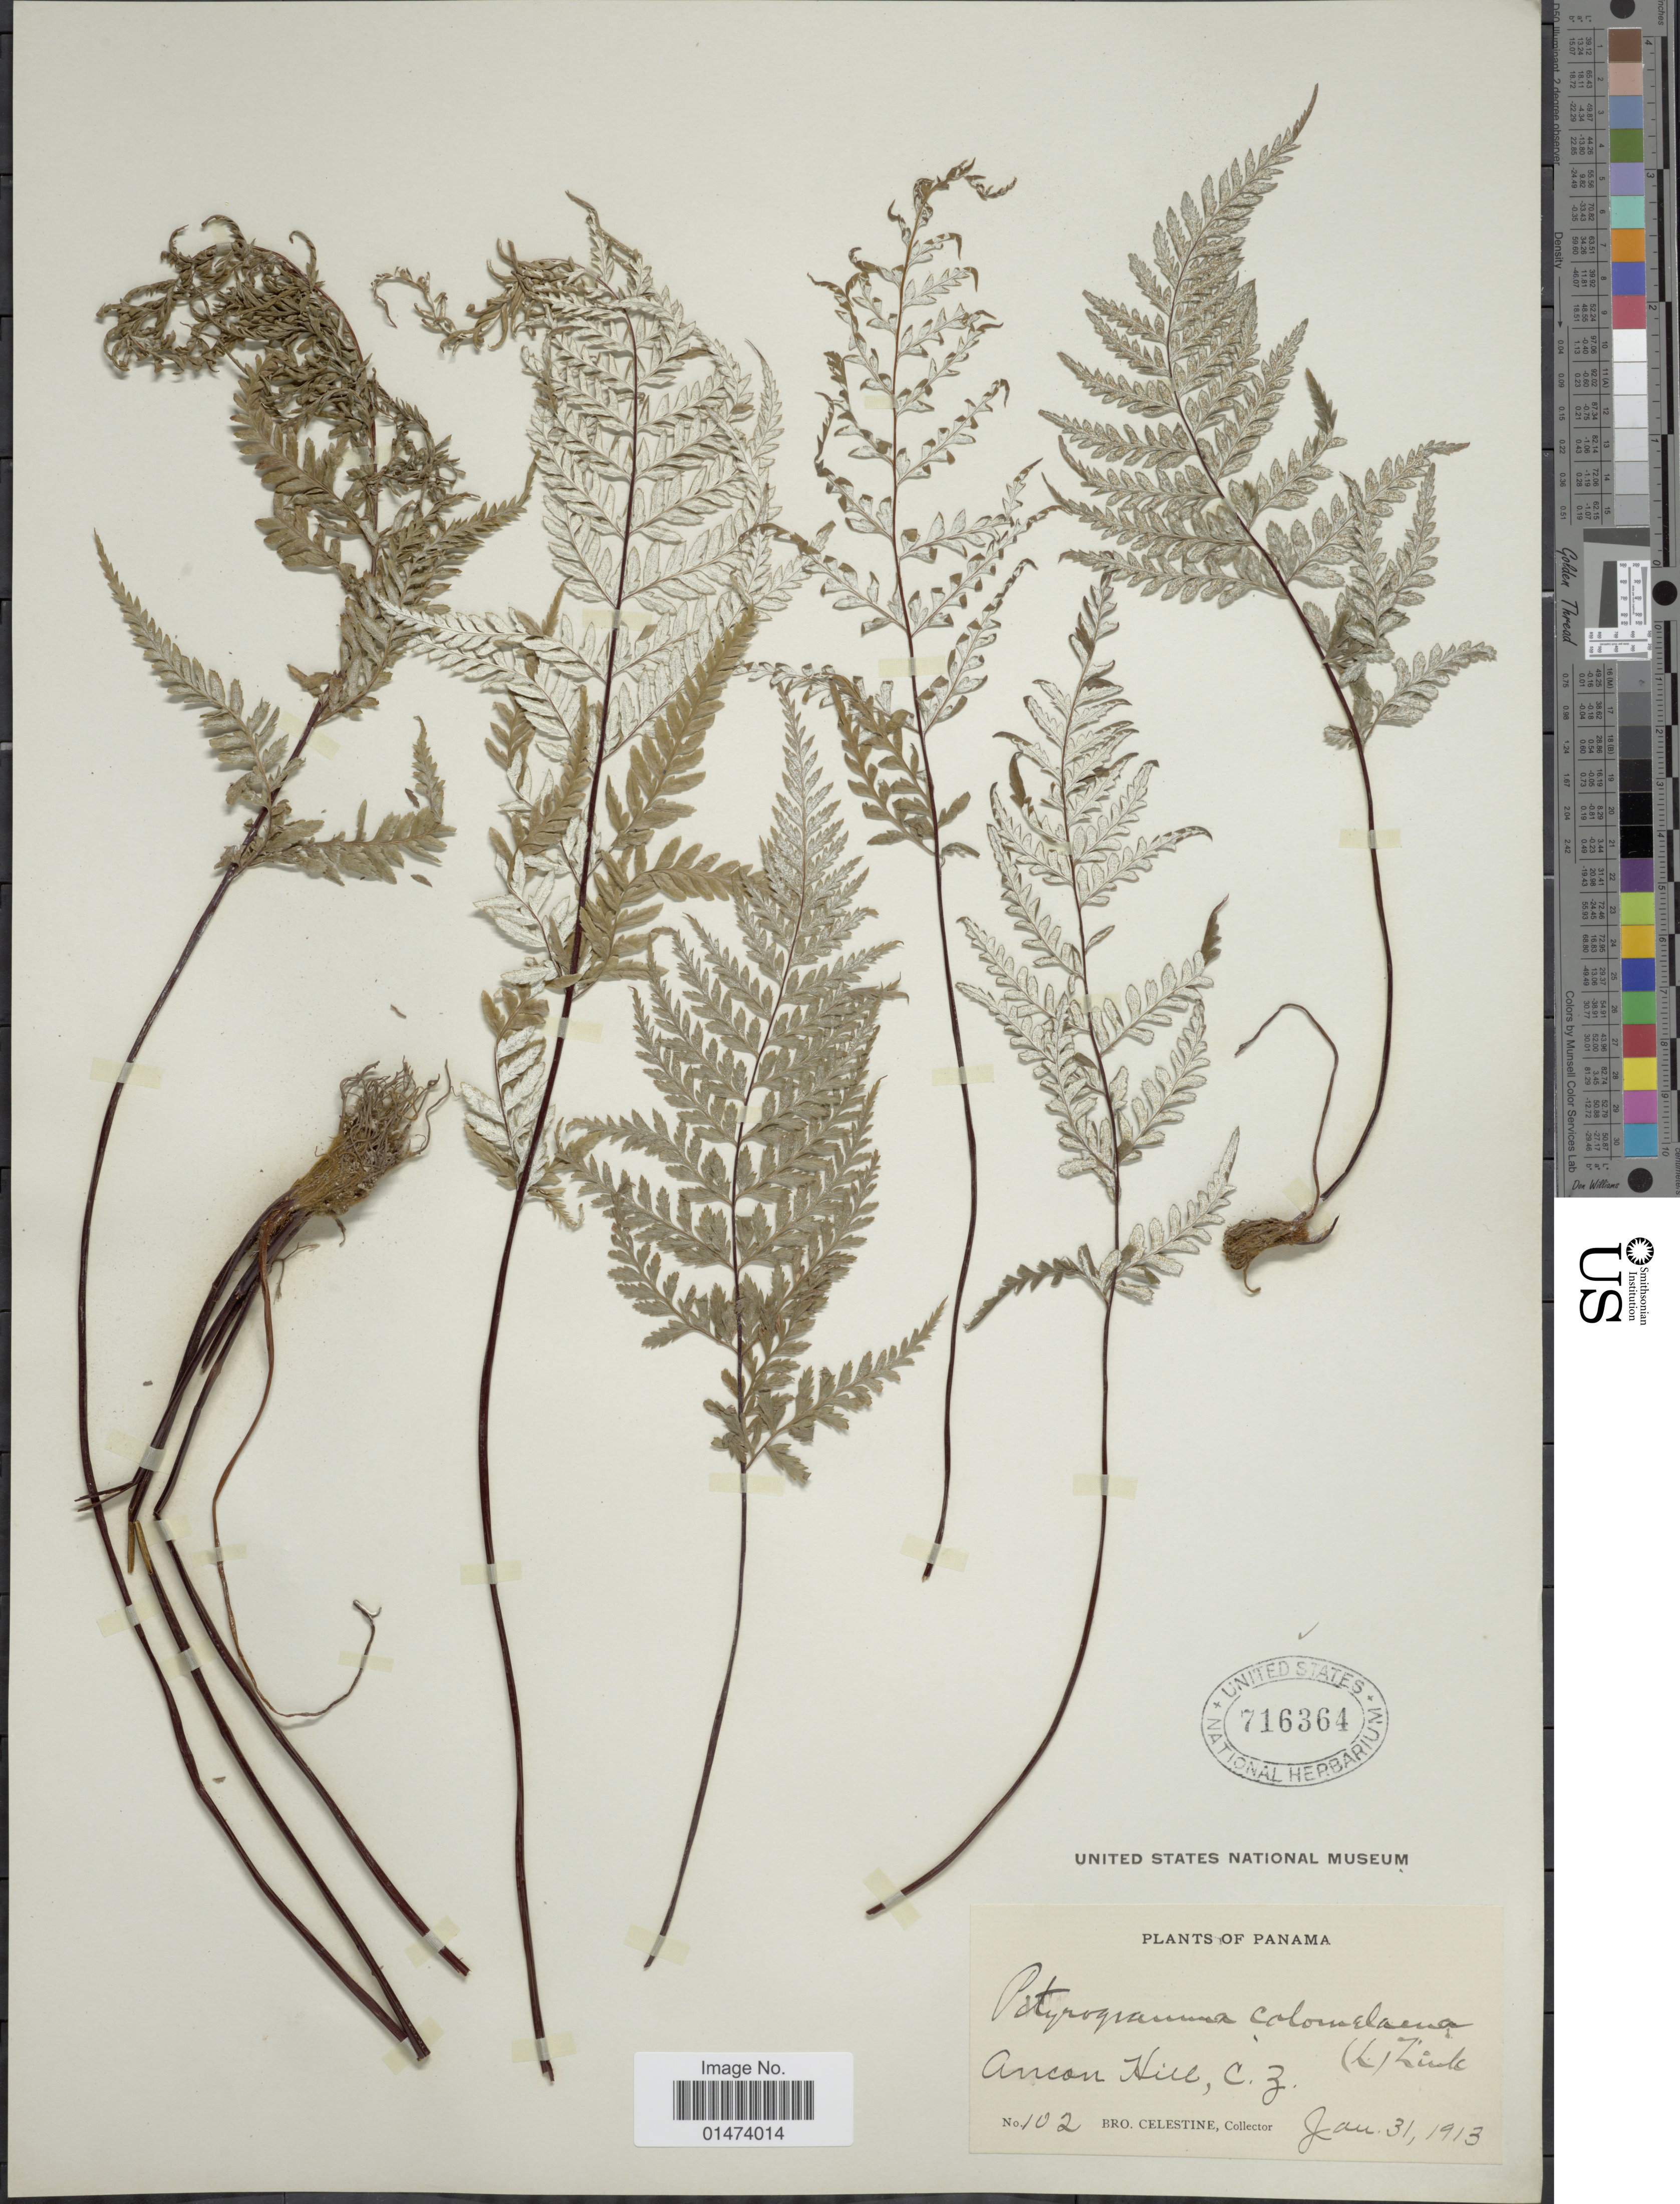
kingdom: Plantae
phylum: Tracheophyta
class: Polypodiopsida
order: Polypodiales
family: Pteridaceae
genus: Pityrogramma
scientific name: Pityrogramma calomelanos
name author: (L.) Link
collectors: B. Celestine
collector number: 102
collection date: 1913-01-31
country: Panama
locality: Ancon Hill, C.G.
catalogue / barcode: US 716364